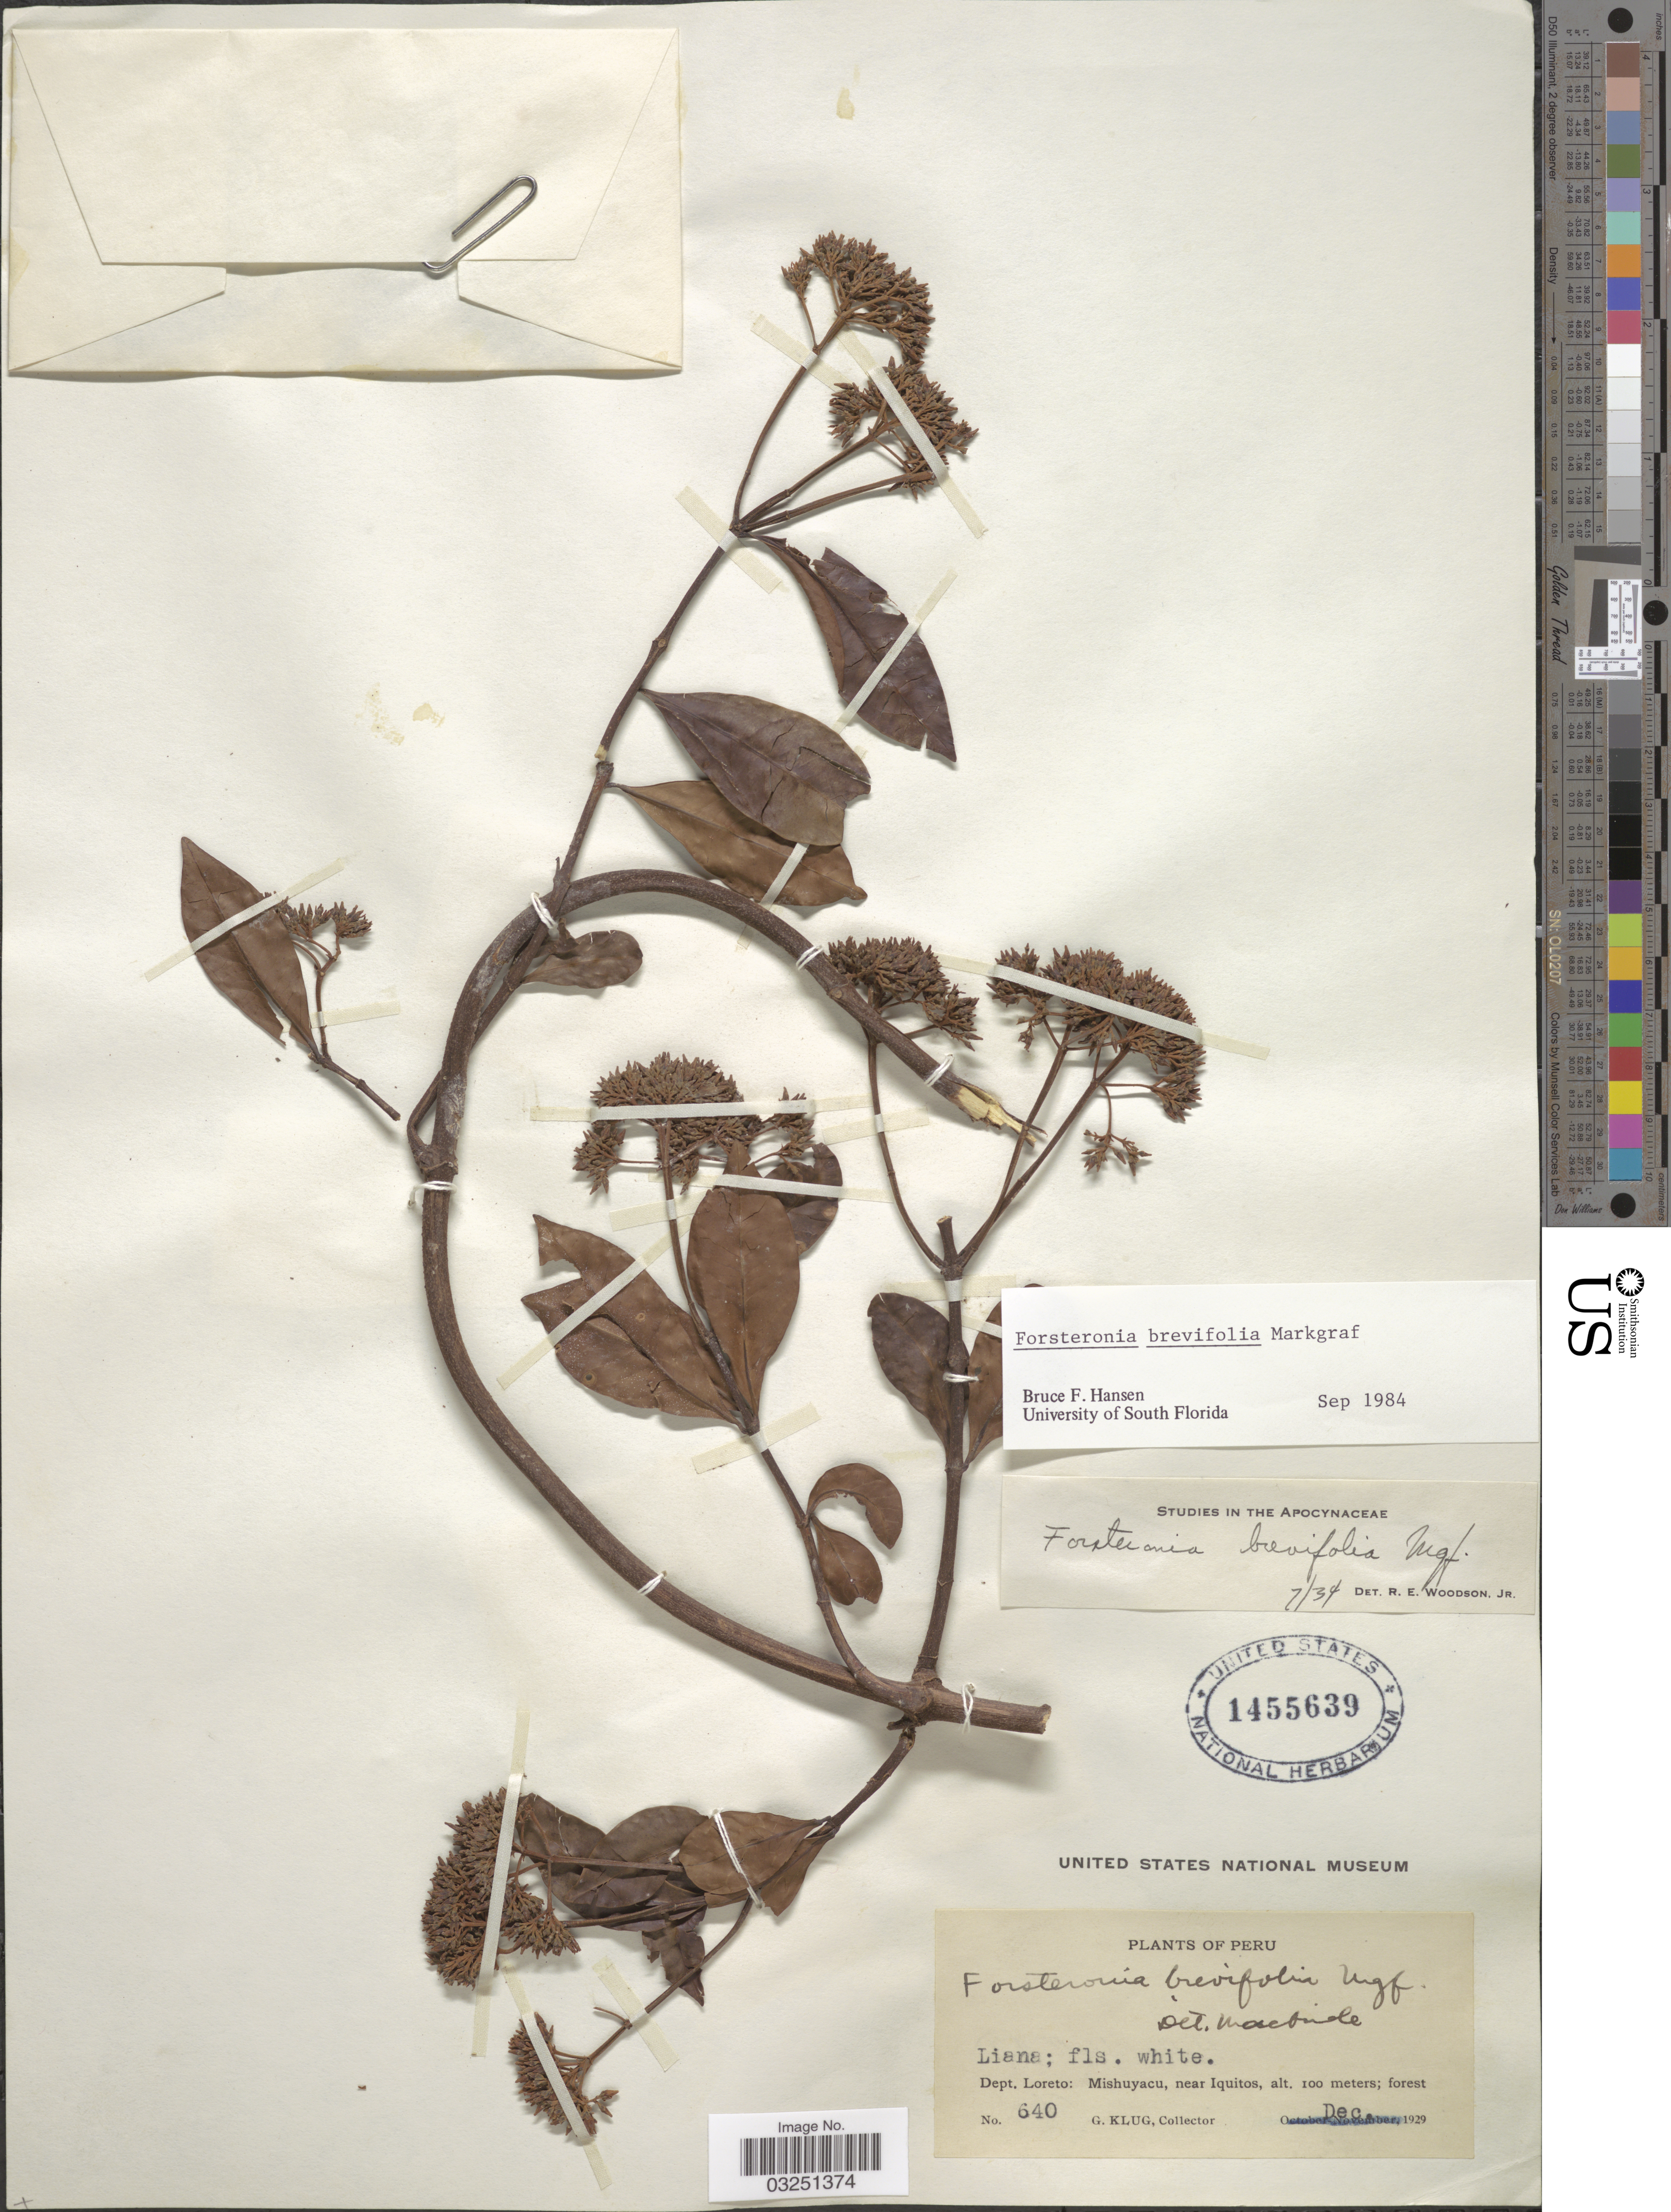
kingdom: Plantae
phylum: Tracheophyta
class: Magnoliopsida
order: Gentianales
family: Apocynaceae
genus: Forsteronia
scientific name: Forsteronia brevifolia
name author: Markgr.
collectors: G. Klug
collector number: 640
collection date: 1929-12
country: Peru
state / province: Loreto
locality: Dept. Loreto: Mishuyacu, near Iquitos.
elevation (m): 100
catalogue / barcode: US 1455639